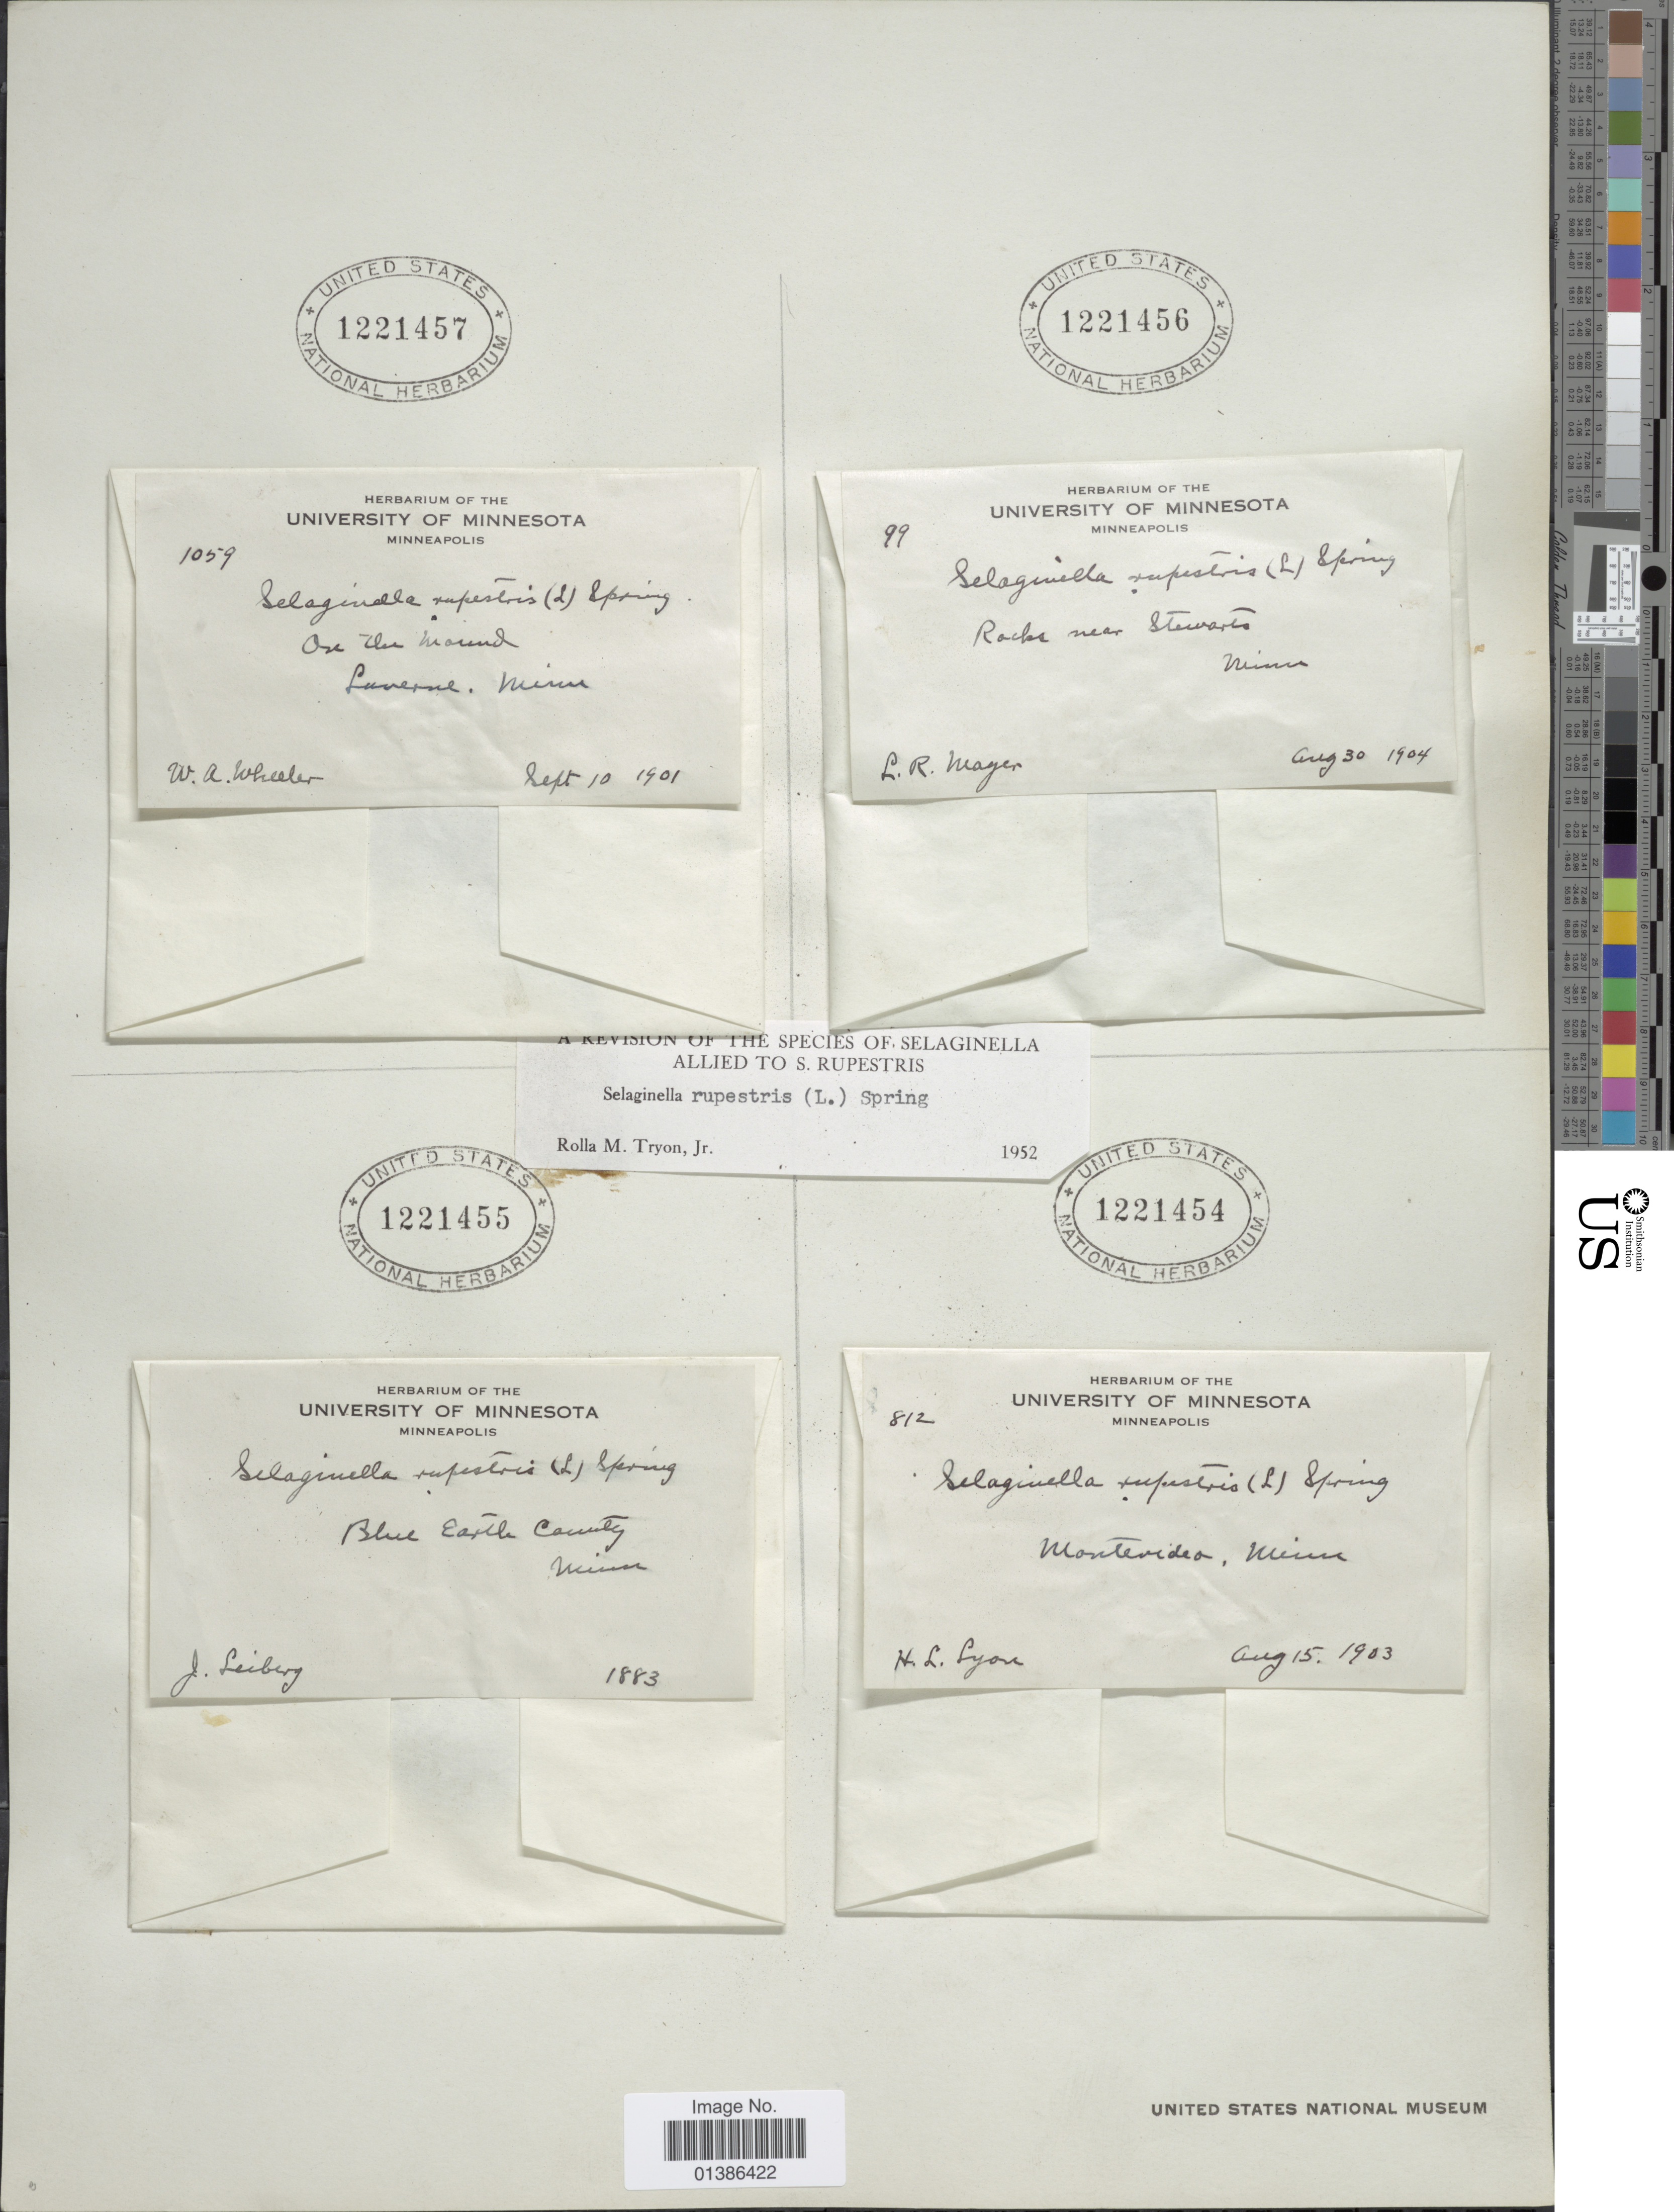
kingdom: Plantae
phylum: Tracheophyta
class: Lycopodiopsida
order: Selaginellales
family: Selaginellaceae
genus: Selaginella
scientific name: Selaginella rupestris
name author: (L.) Spring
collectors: H. Lyon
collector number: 812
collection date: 1903-08-15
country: United States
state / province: Minnesota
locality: Montevideo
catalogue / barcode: US 1221452